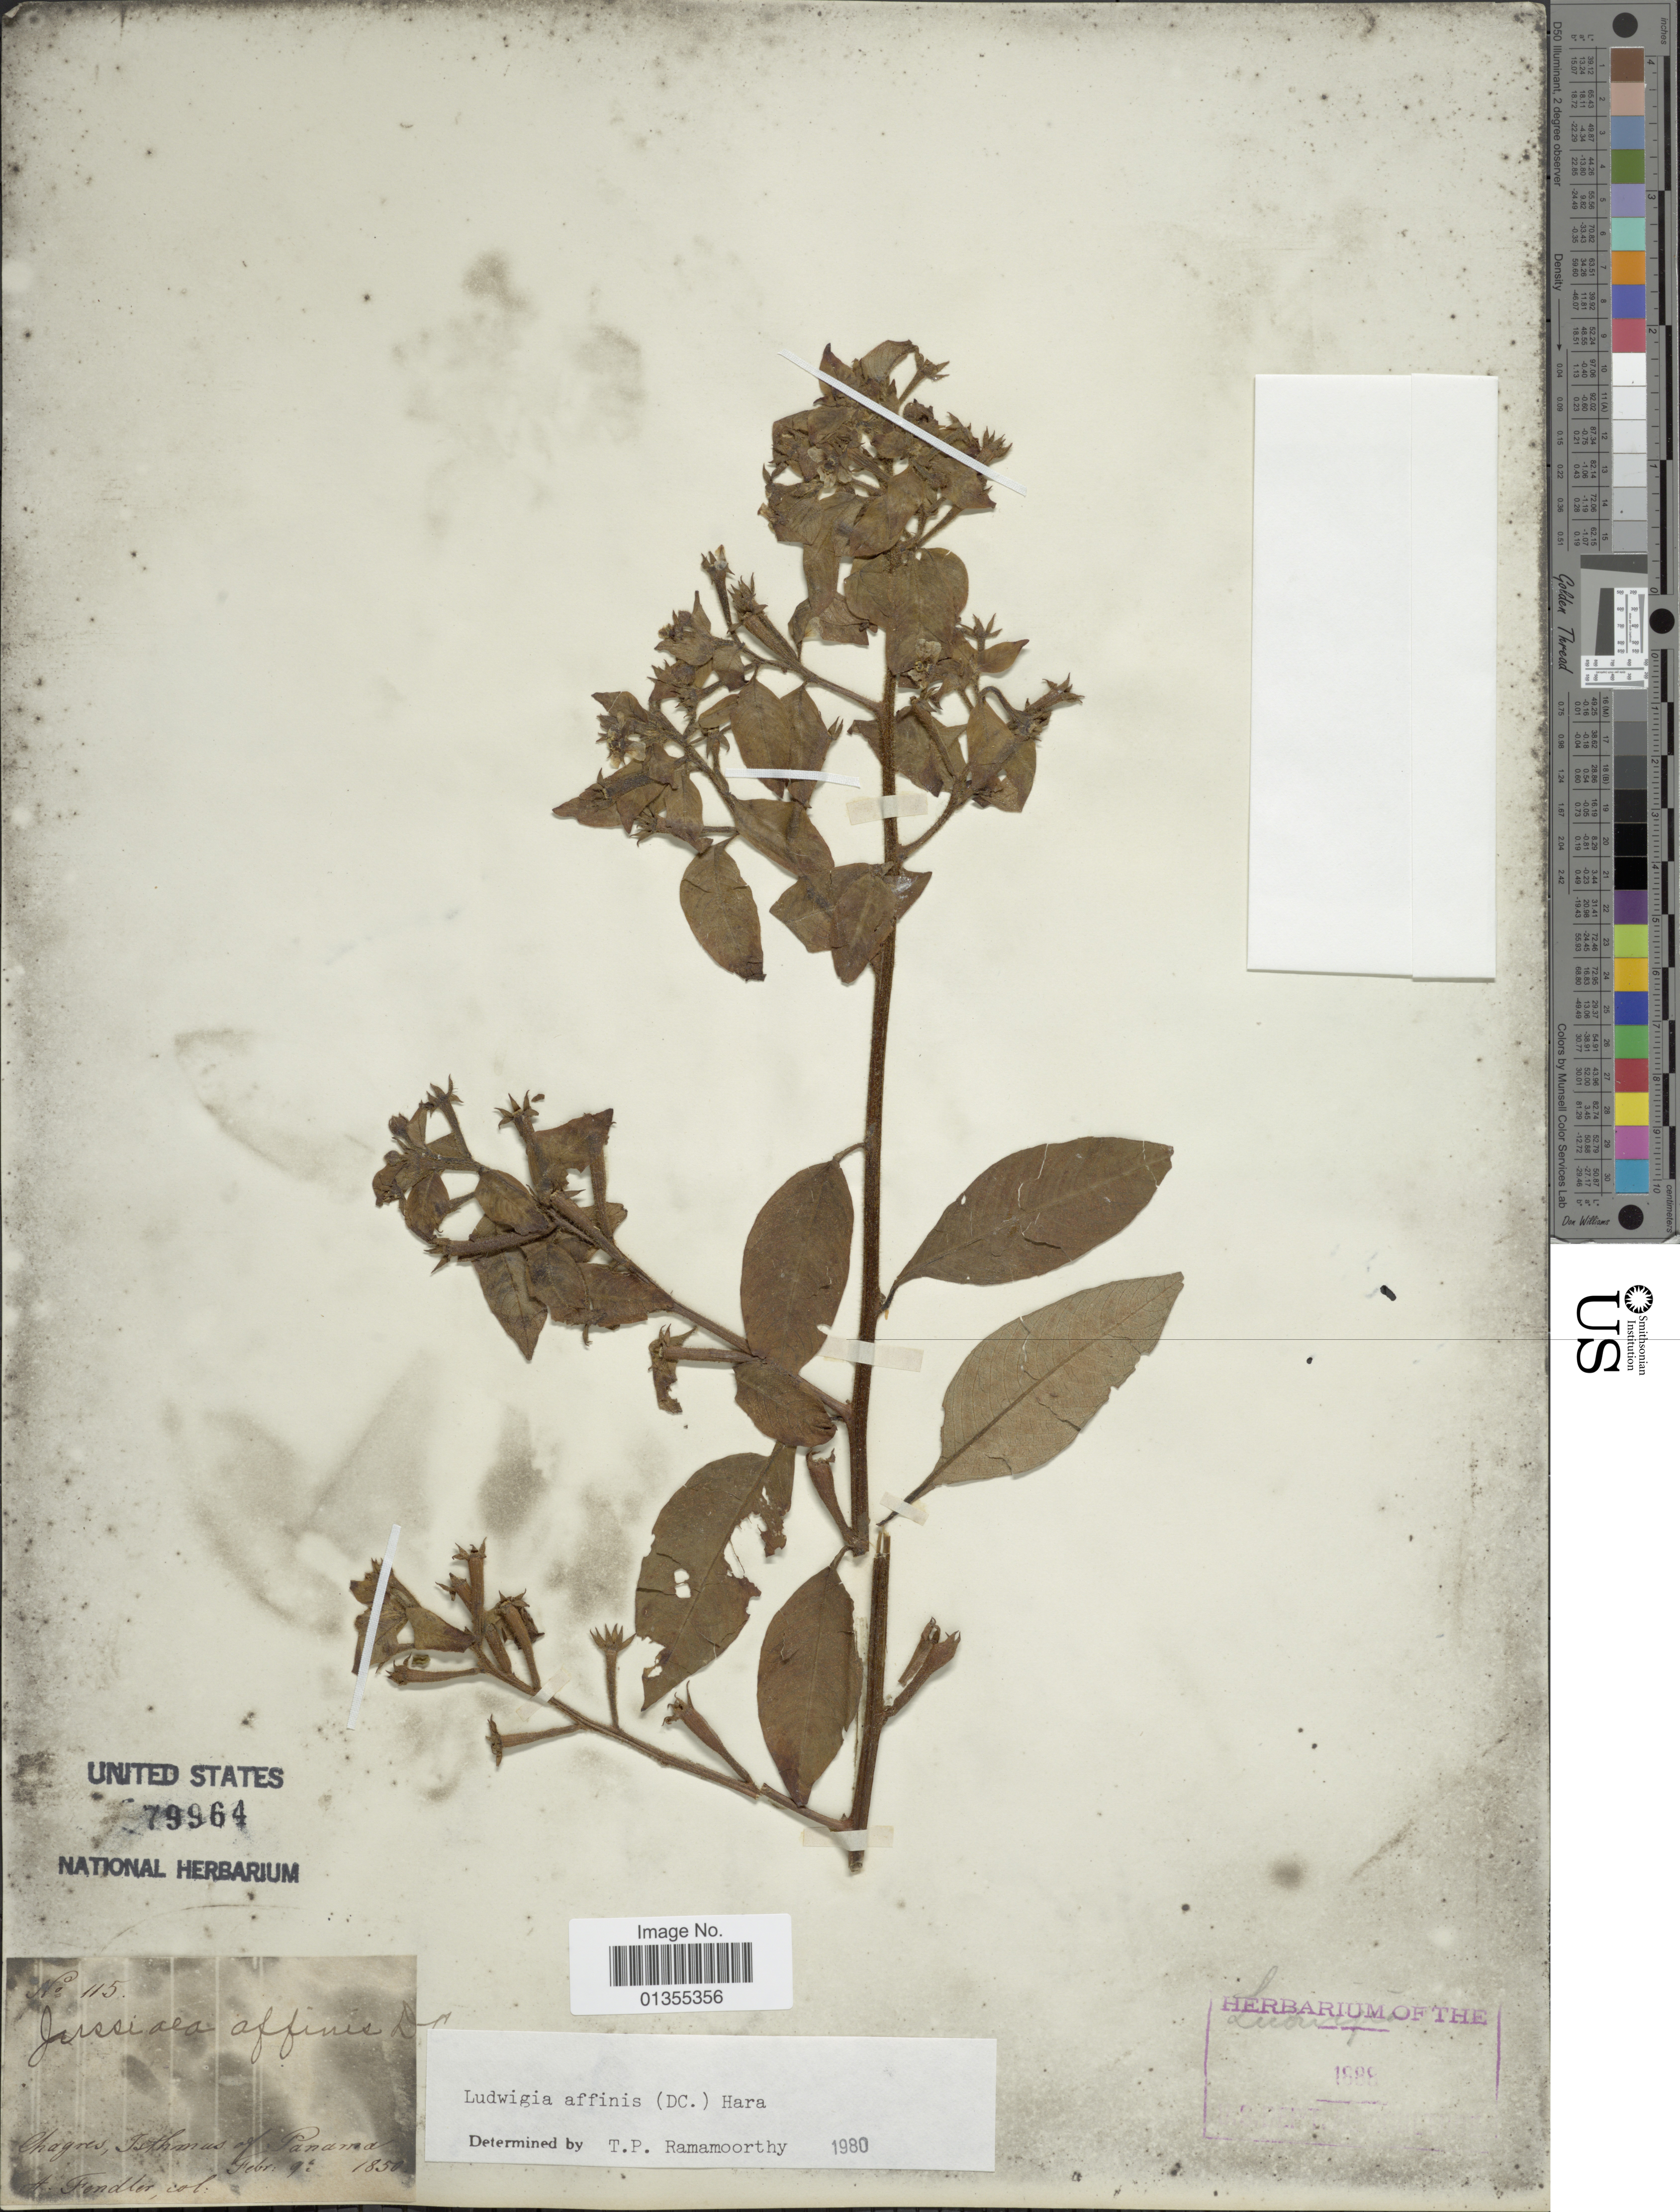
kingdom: Plantae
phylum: Tracheophyta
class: Magnoliopsida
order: Myrtales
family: Onagraceae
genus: Ludwigia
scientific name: Ludwigia affinis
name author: (DC.) H. Hara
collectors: A. Fondler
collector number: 115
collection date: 1850-02-09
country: Panama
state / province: Panamá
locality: Chagres, Isthmus of Panama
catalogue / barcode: US 79964